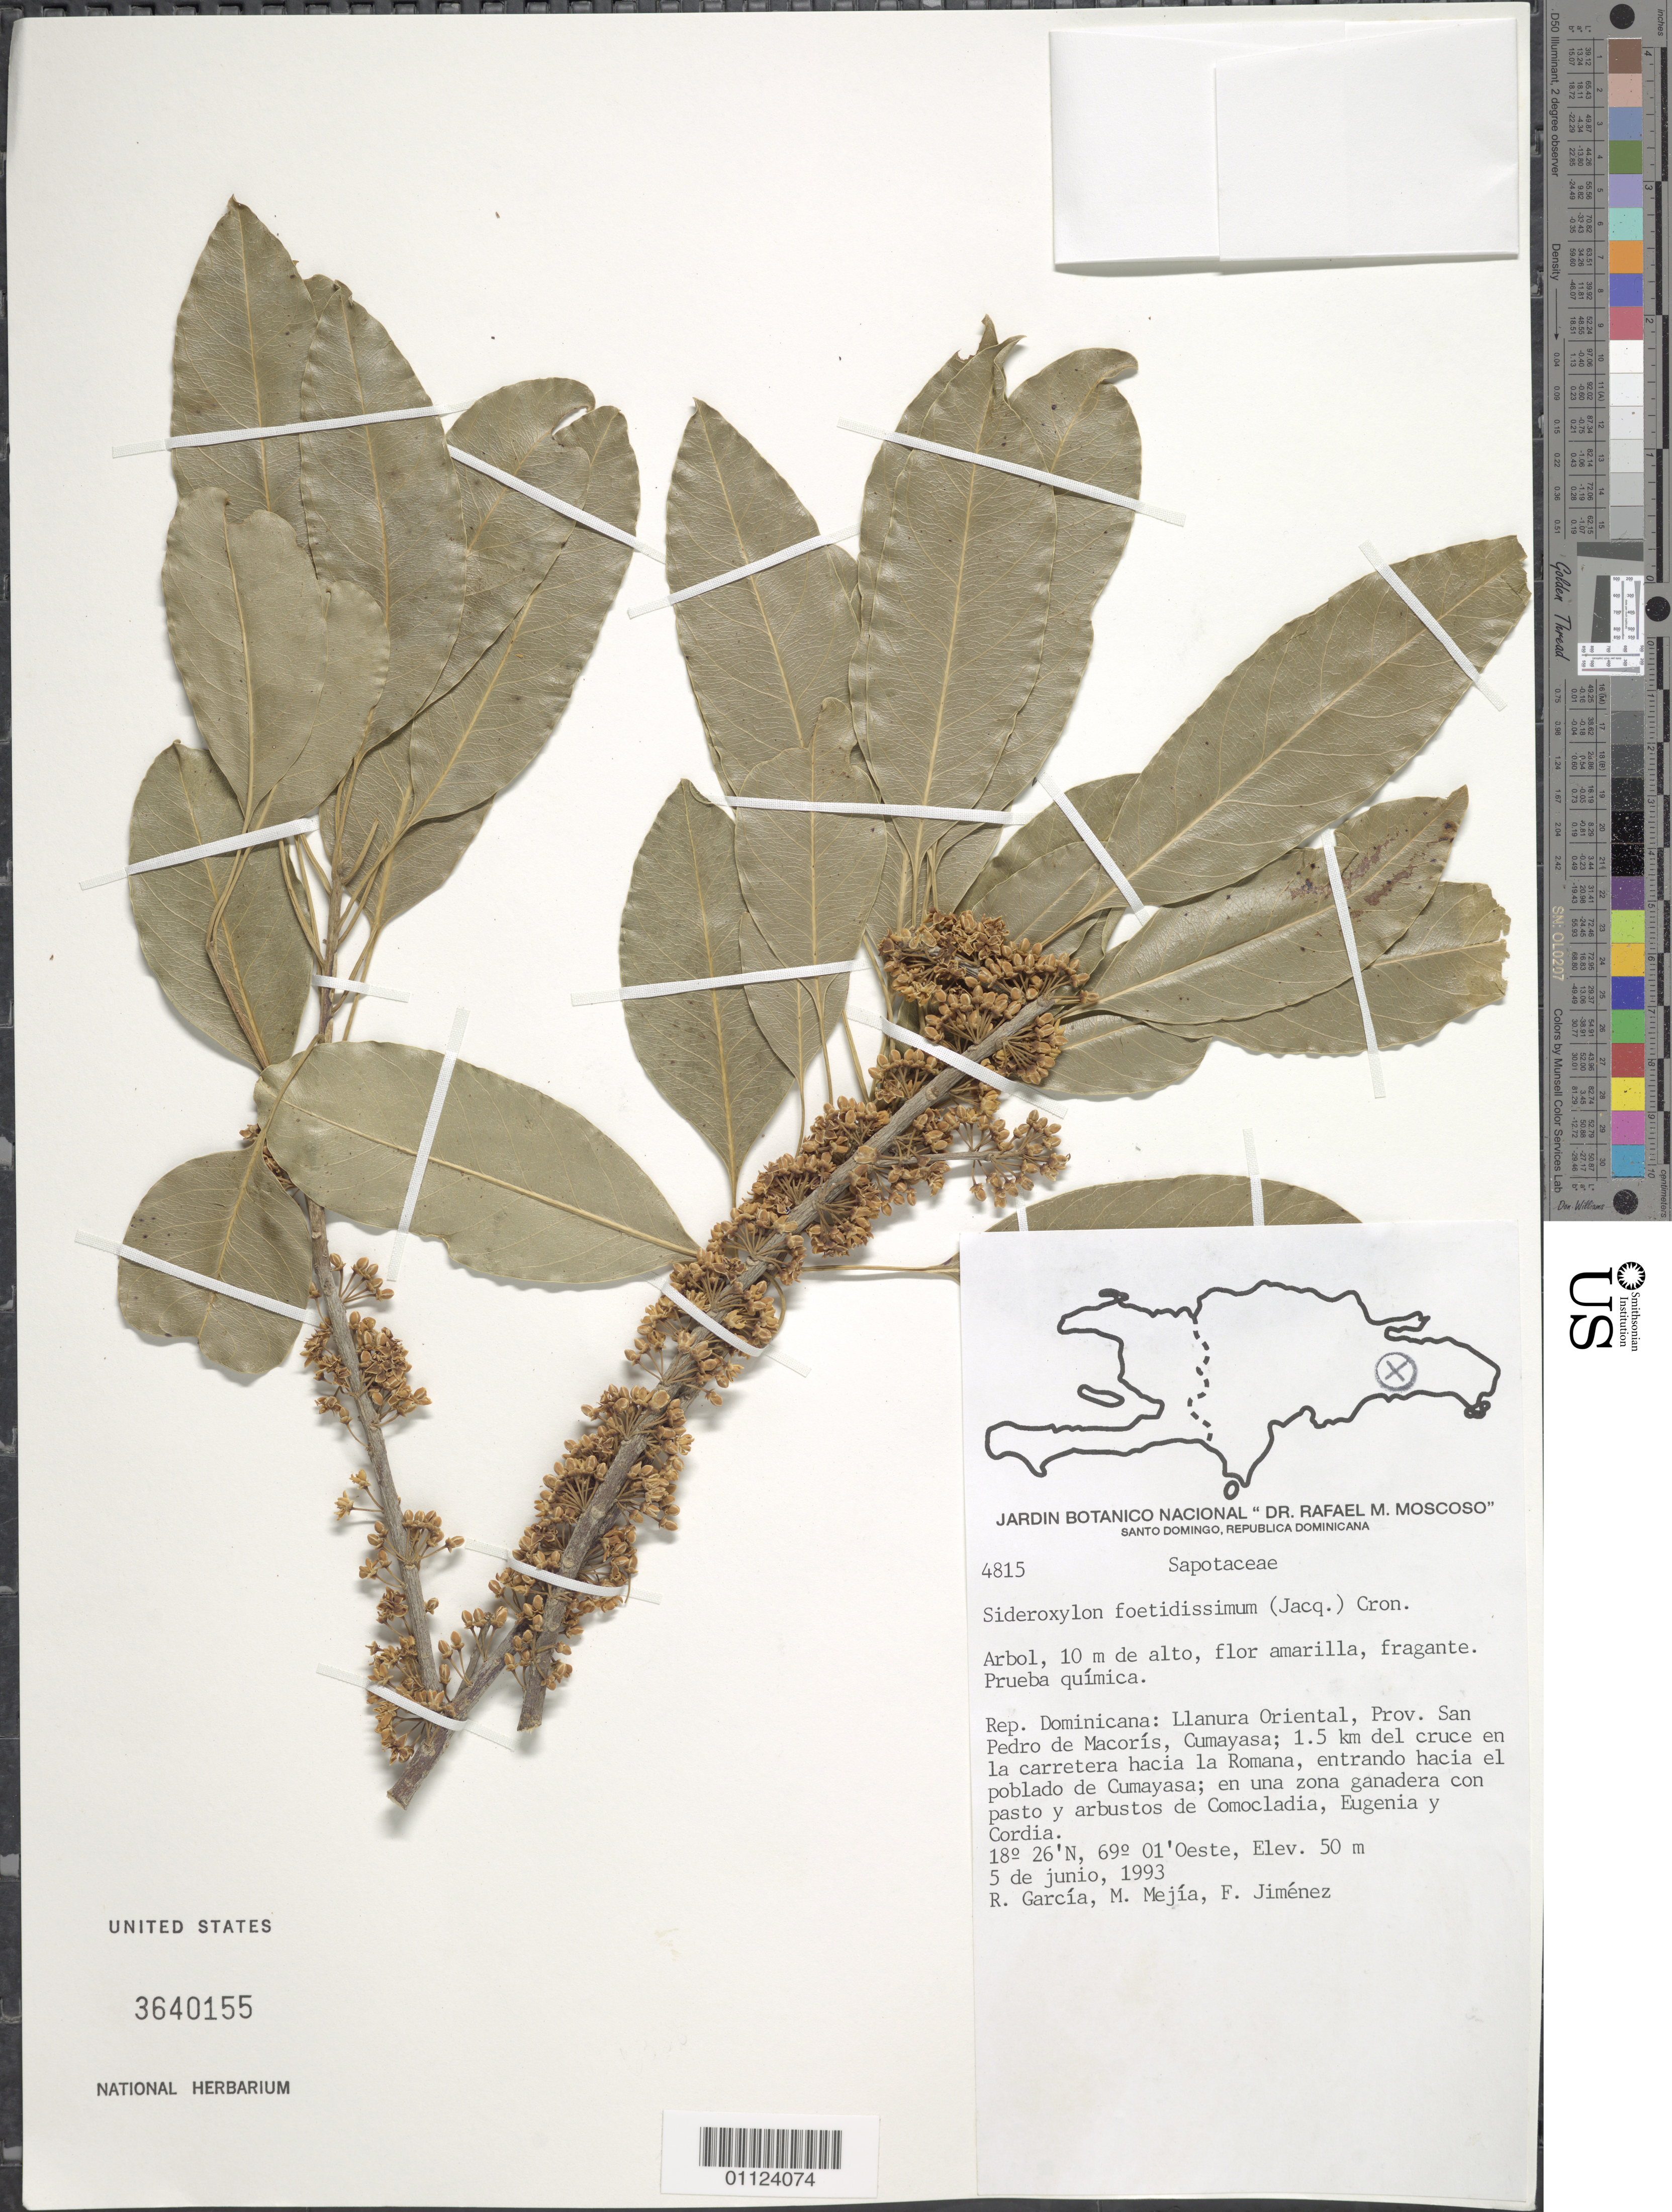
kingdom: Plantae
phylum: Tracheophyta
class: Magnoliopsida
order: Ericales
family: Sapotaceae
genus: Sideroxylon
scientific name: Sideroxylon foetidissimum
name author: Jacq.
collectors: R. G. García, M. Mejia & F. Jiménez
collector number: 4815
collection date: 1993-06-05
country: Dominican Republic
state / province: San Pedro de Macorís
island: Hispaniola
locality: Llanura Oriental, Cumayasa, 1.5 km del cruce en la carretera hacia la Romana, entrando hacia el poblado de Cumayasa.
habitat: En una zona ganadera con pasto y arbustos de Comocladia, Eugenia y Cordia.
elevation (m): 50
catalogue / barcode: US 3640155